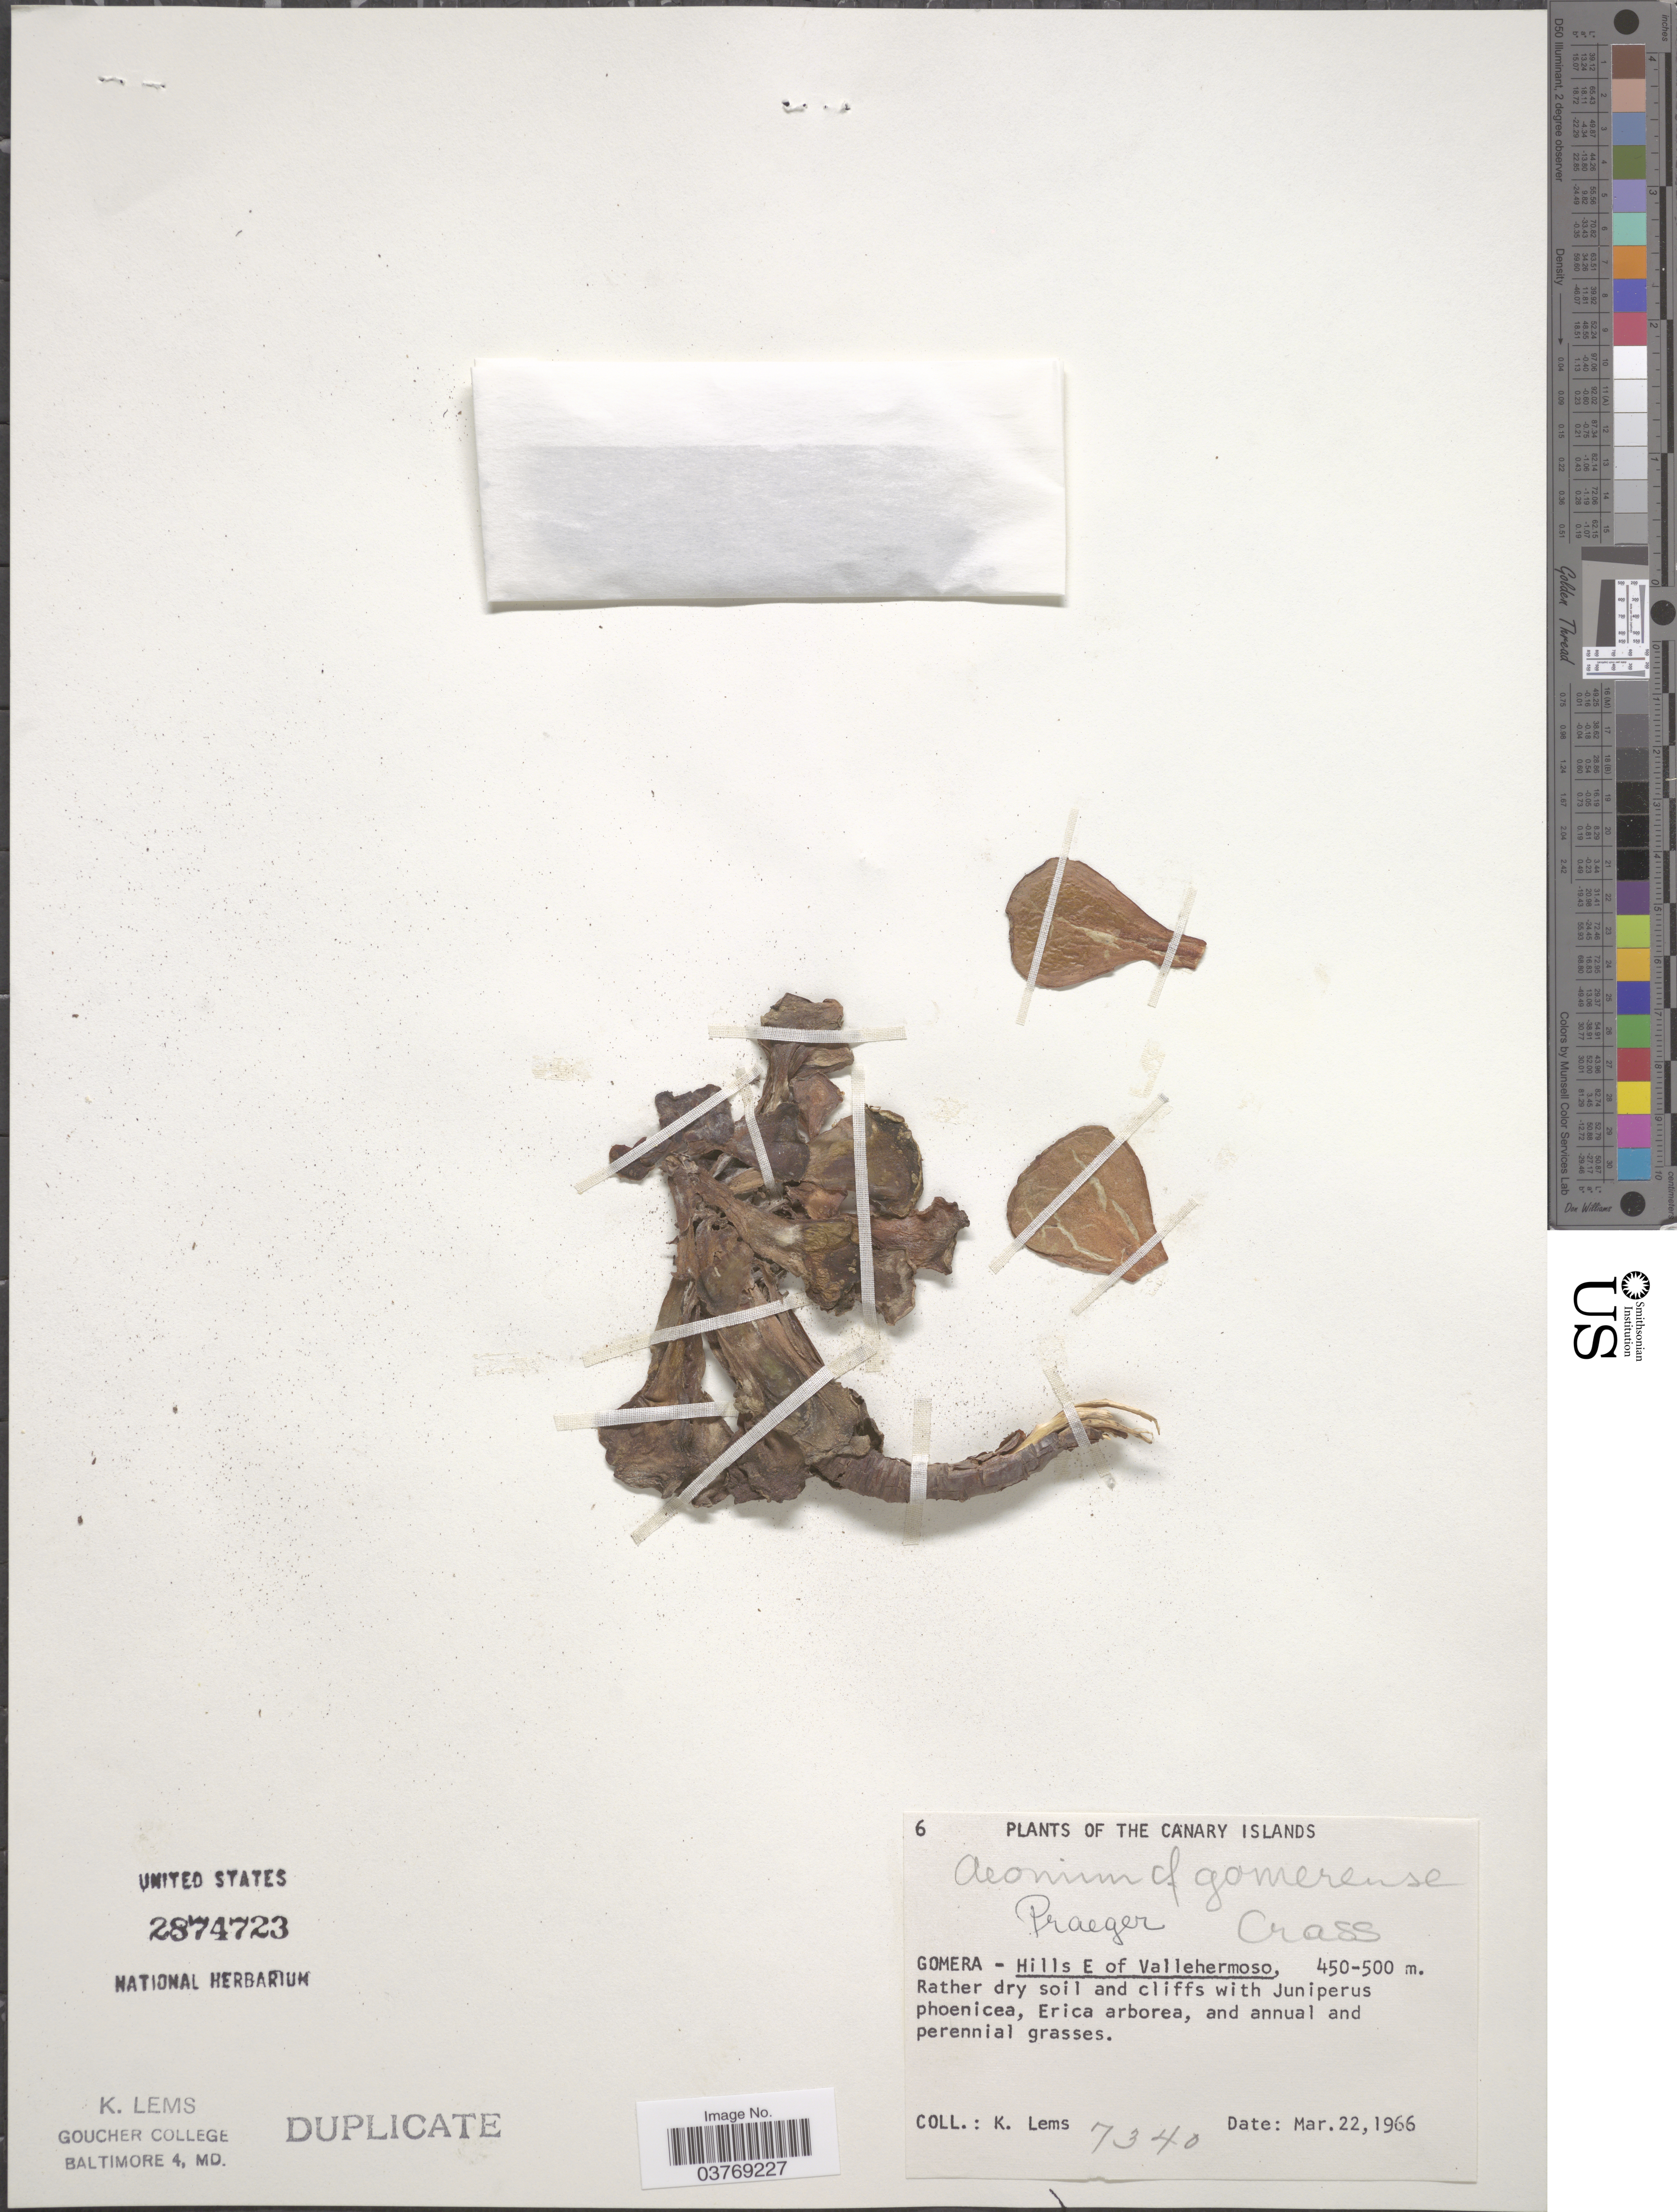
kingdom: Plantae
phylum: Tracheophyta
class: Magnoliopsida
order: Saxifragales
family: Crassulaceae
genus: Aeonium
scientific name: Aeonium gomerense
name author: (Praeger) Praeger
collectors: K. Lems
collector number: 7340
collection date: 1966-03-22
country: Spain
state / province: Canarias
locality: The Canary Islands. Gomera - Hills E of Vallehermoso.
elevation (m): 450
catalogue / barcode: US 2874723